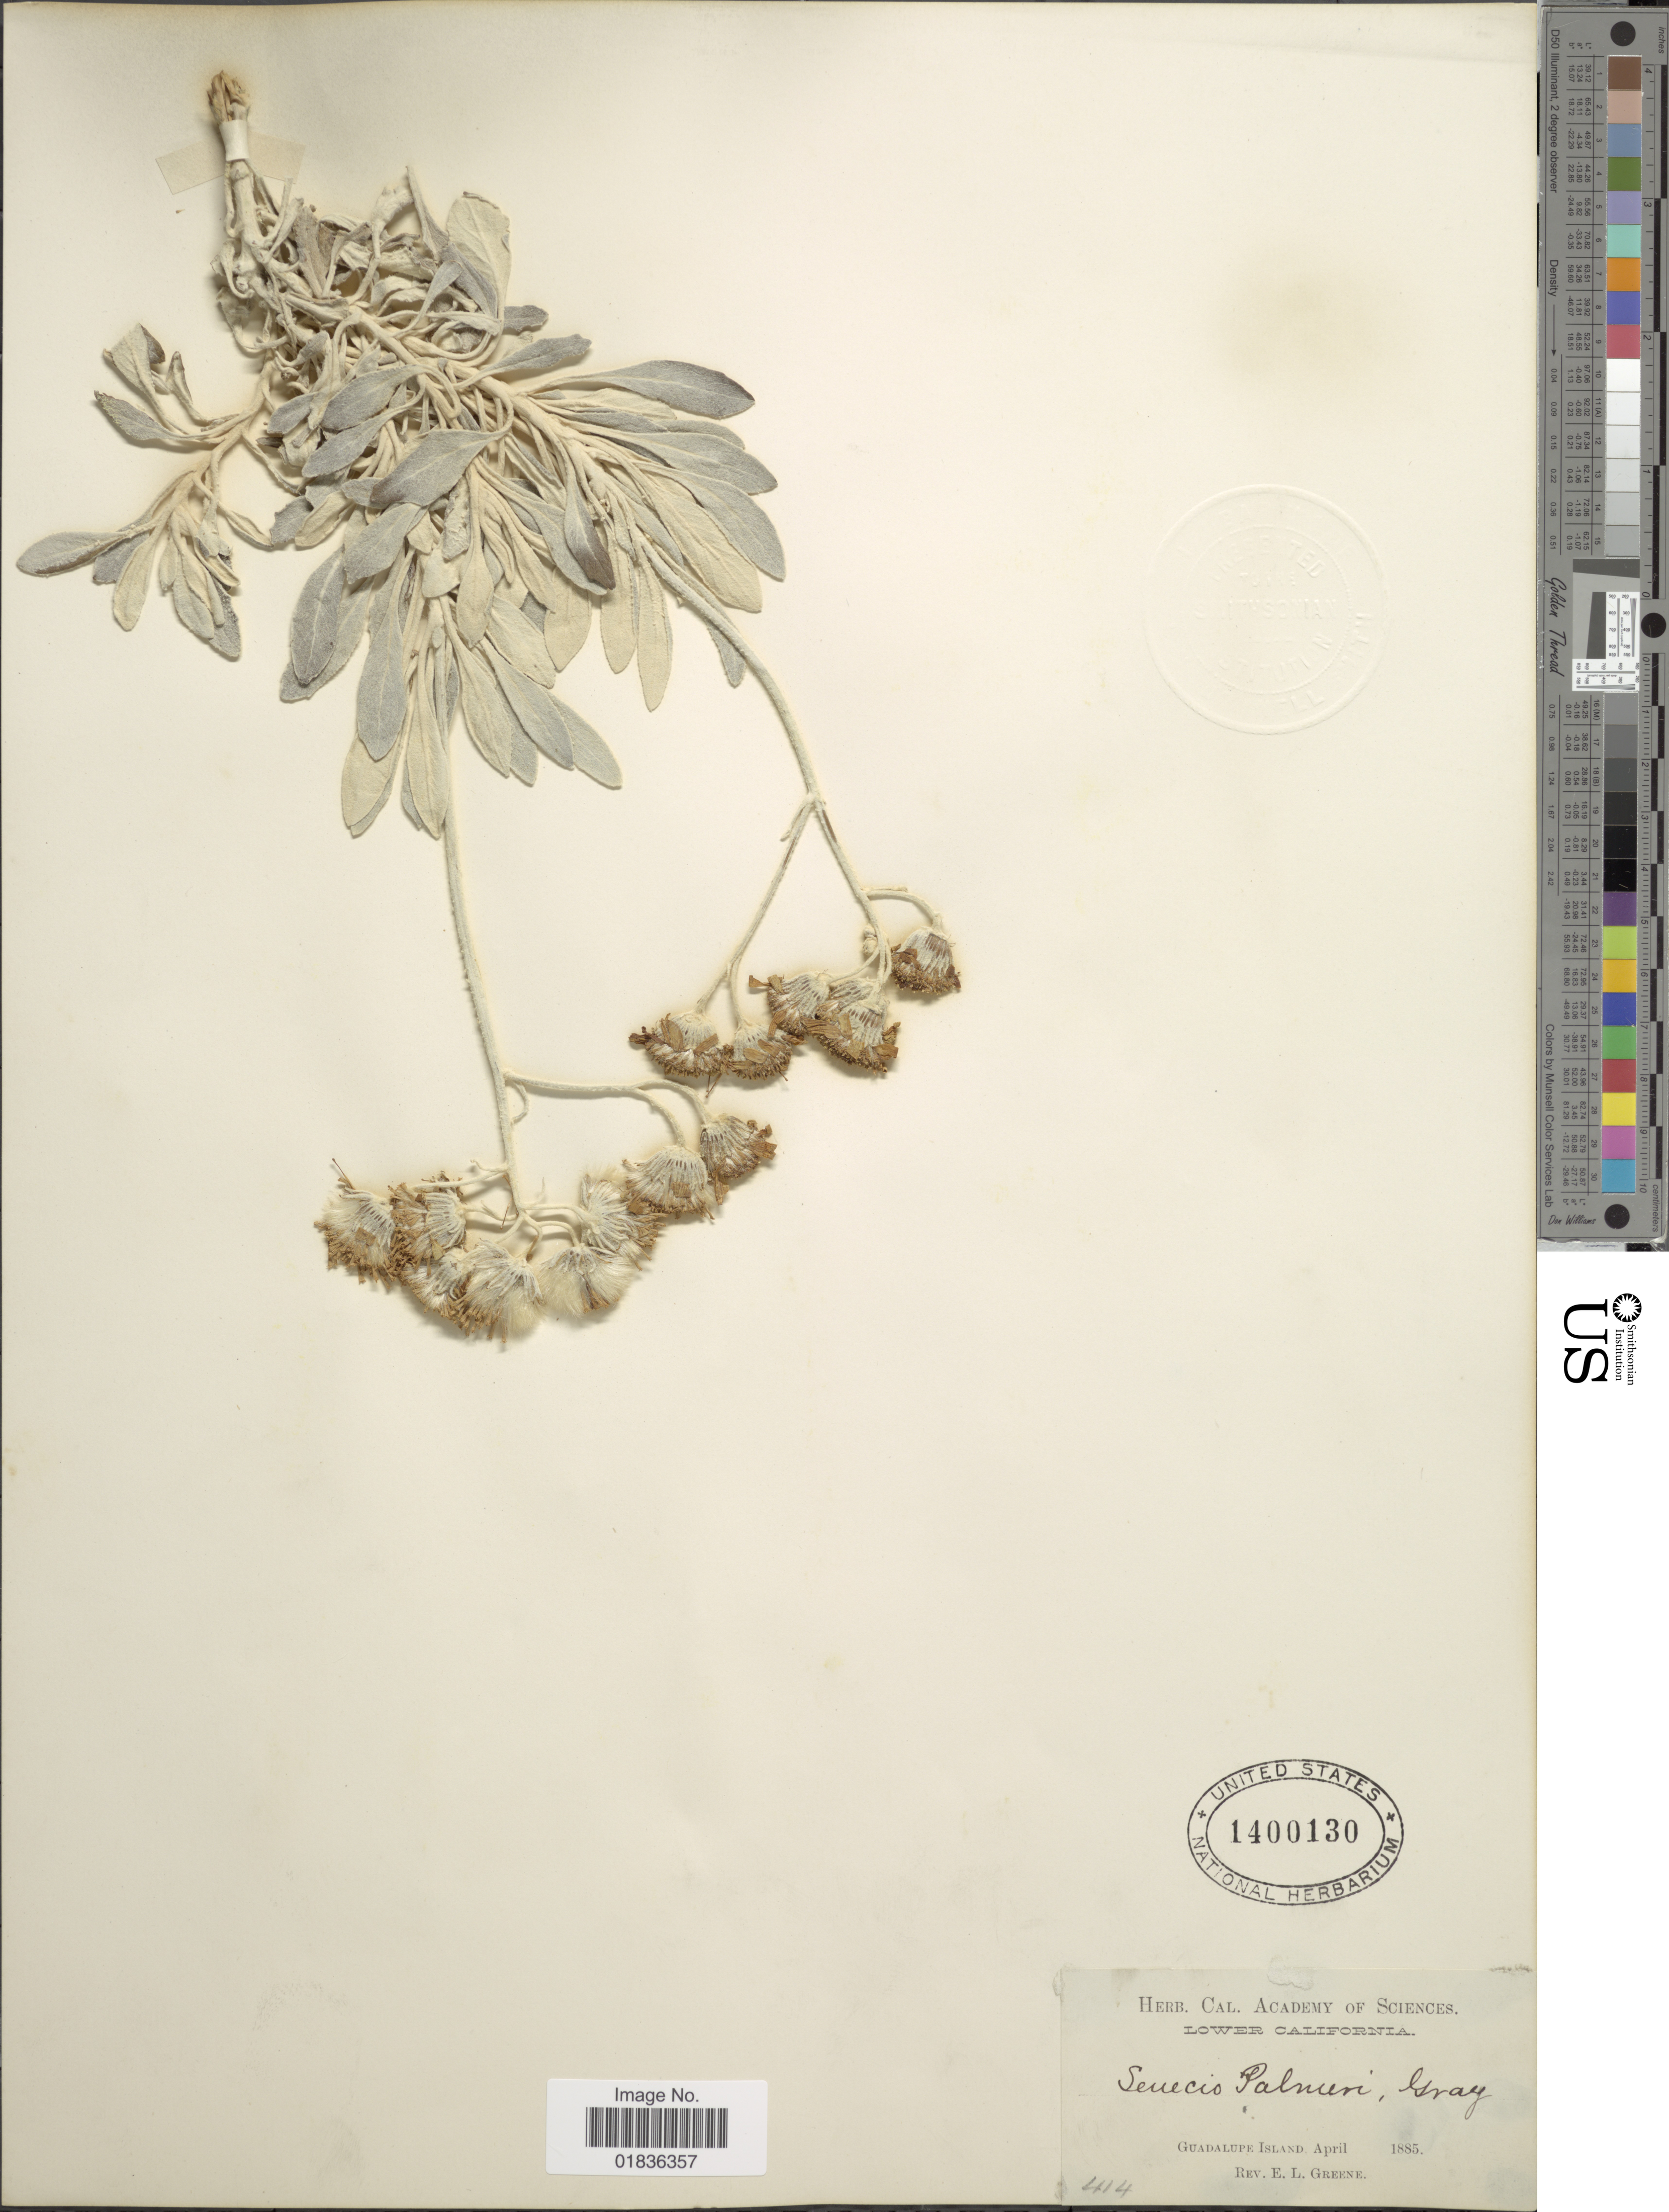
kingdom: Plantae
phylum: Tracheophyta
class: Magnoliopsida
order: Asterales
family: Asteraceae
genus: Senecio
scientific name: Senecio palmeri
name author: A. Gray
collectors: E. L. Greene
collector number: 414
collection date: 1885-04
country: Mexico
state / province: Baja California Norte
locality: Lower California, Guadalupe Island.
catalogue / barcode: US 1400130